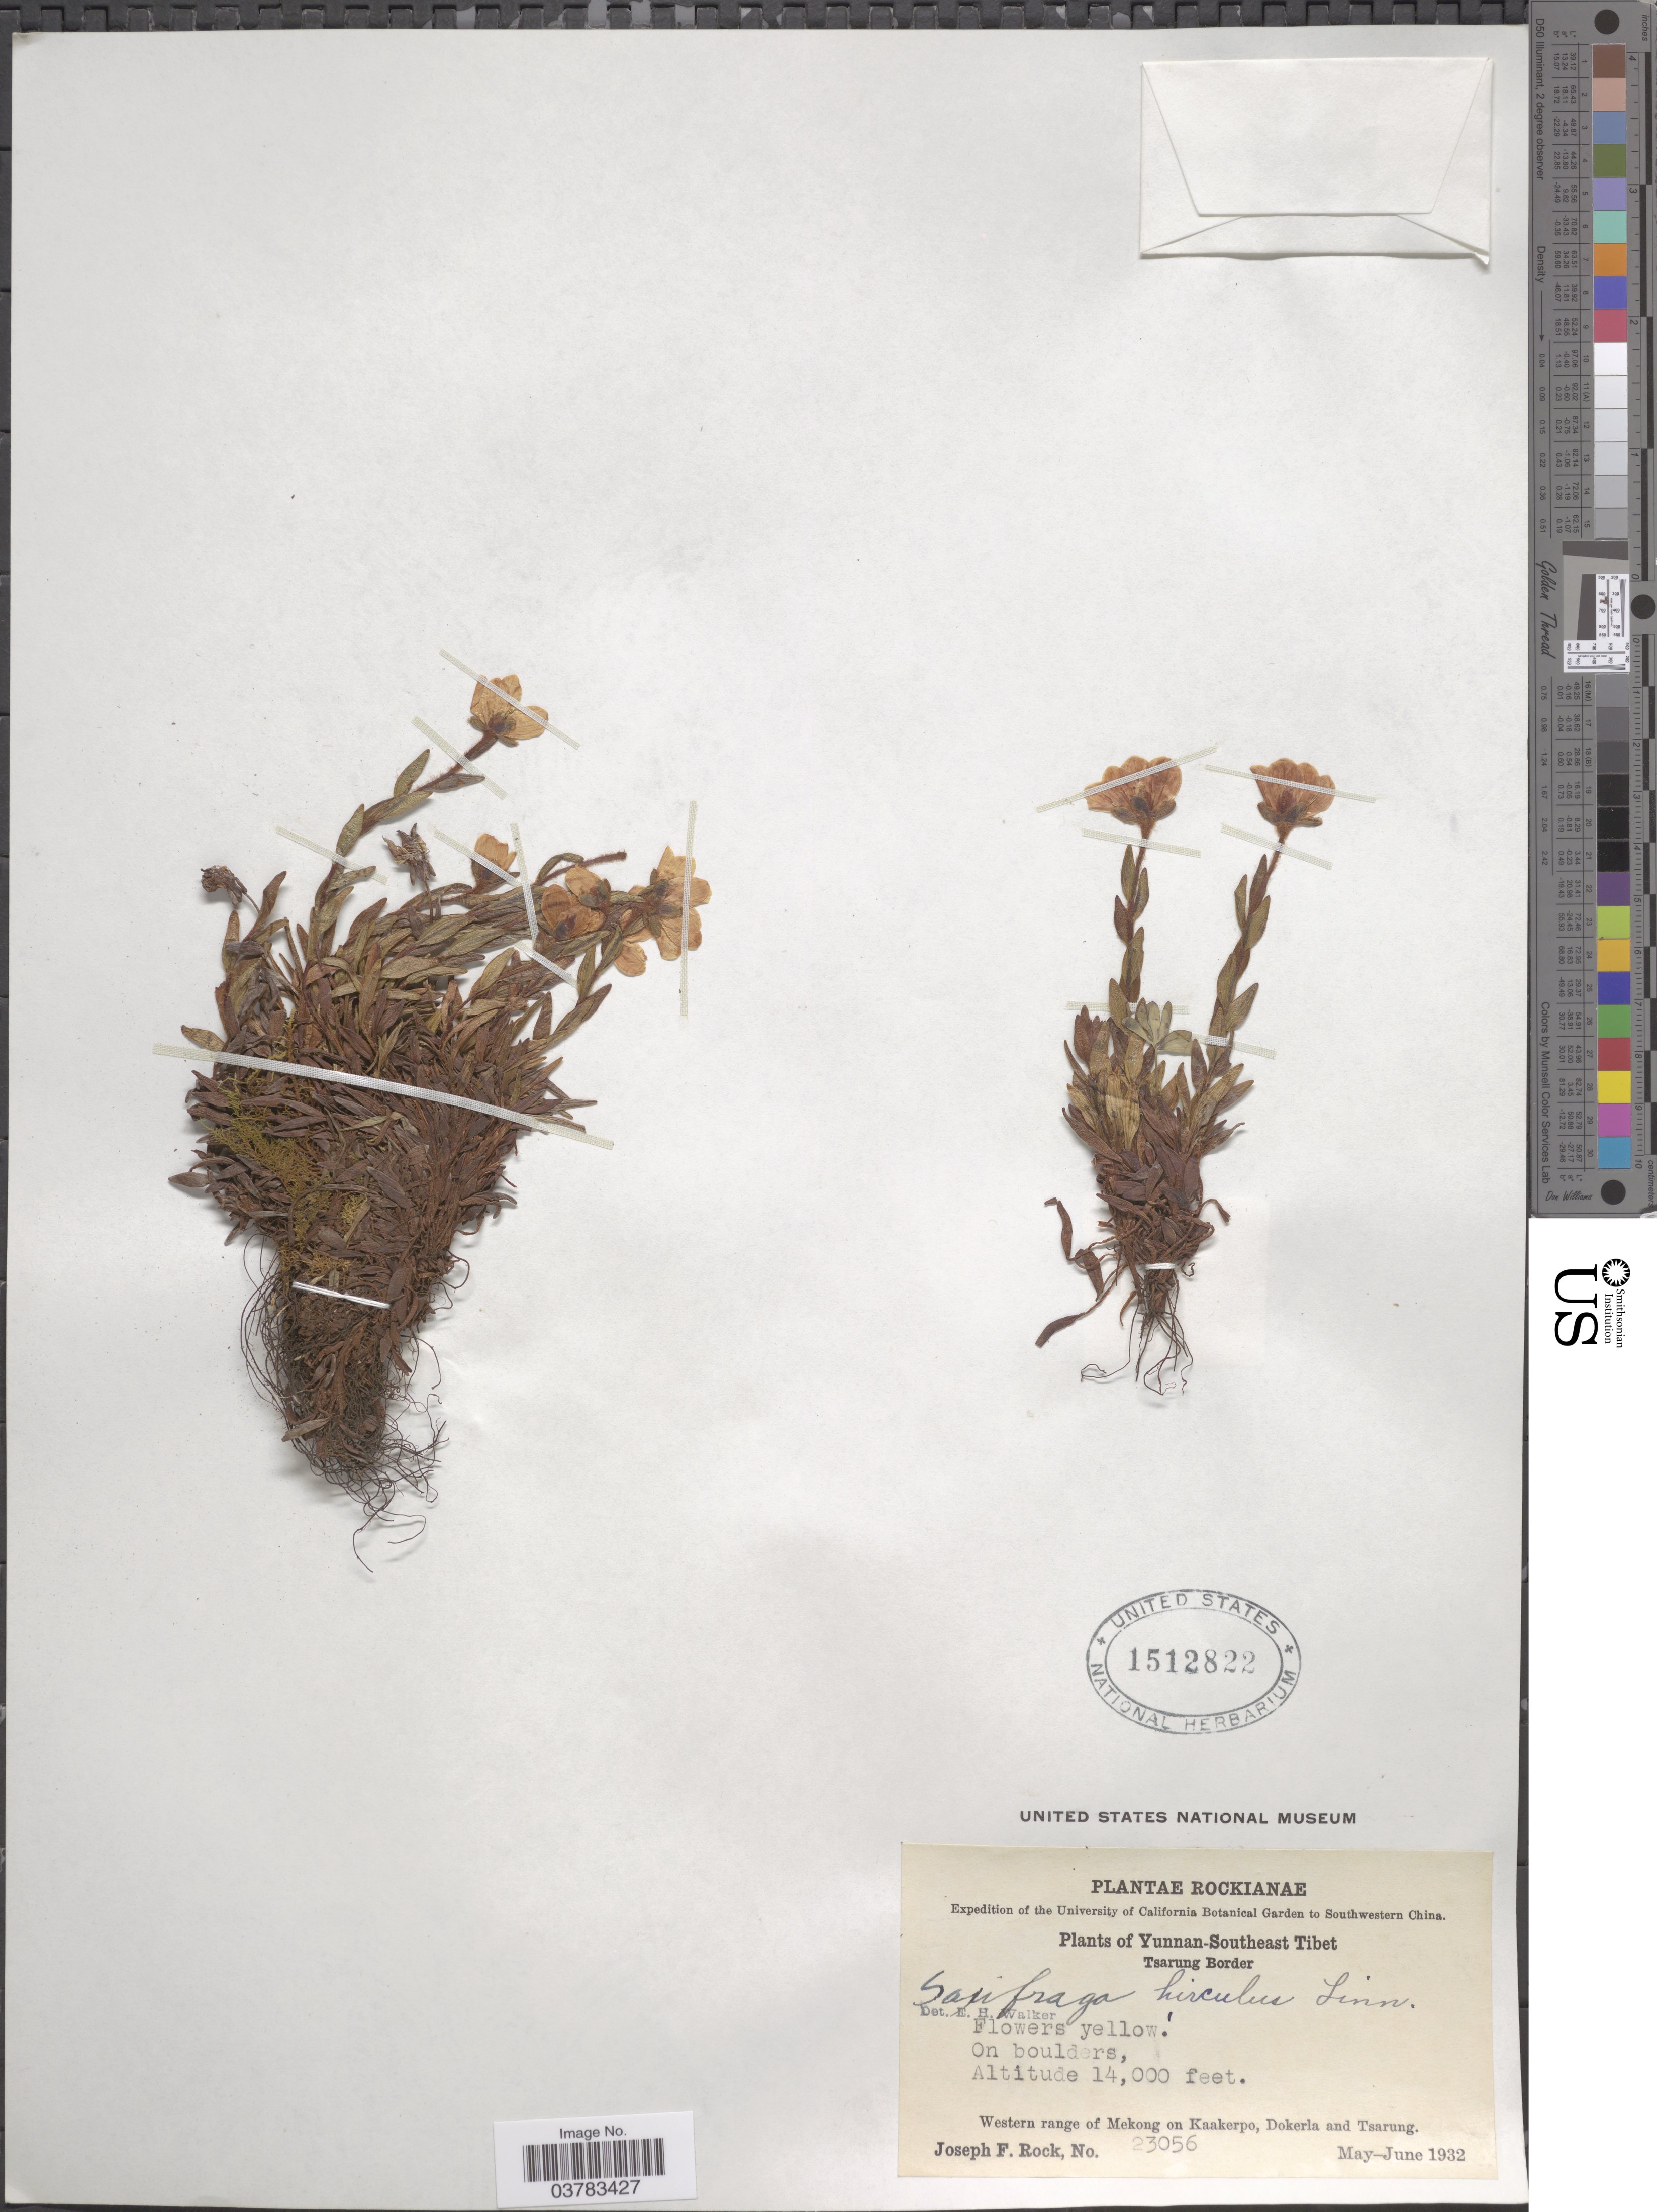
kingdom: Plantae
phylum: Tracheophyta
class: Magnoliopsida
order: Saxifragales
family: Saxifragaceae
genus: Saxifraga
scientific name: Saxifraga hirculus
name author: L.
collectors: J. F. Rock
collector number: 23056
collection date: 1932-05/1932-06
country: China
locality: Expedition of the University of California Botanical Garden to Southwestern China. Yunnan-Southeast Tibet. Tsarung Border. Western range of Mekong on Kaakerpo, Dokeria and Tsarung.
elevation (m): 4267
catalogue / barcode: US 1512822